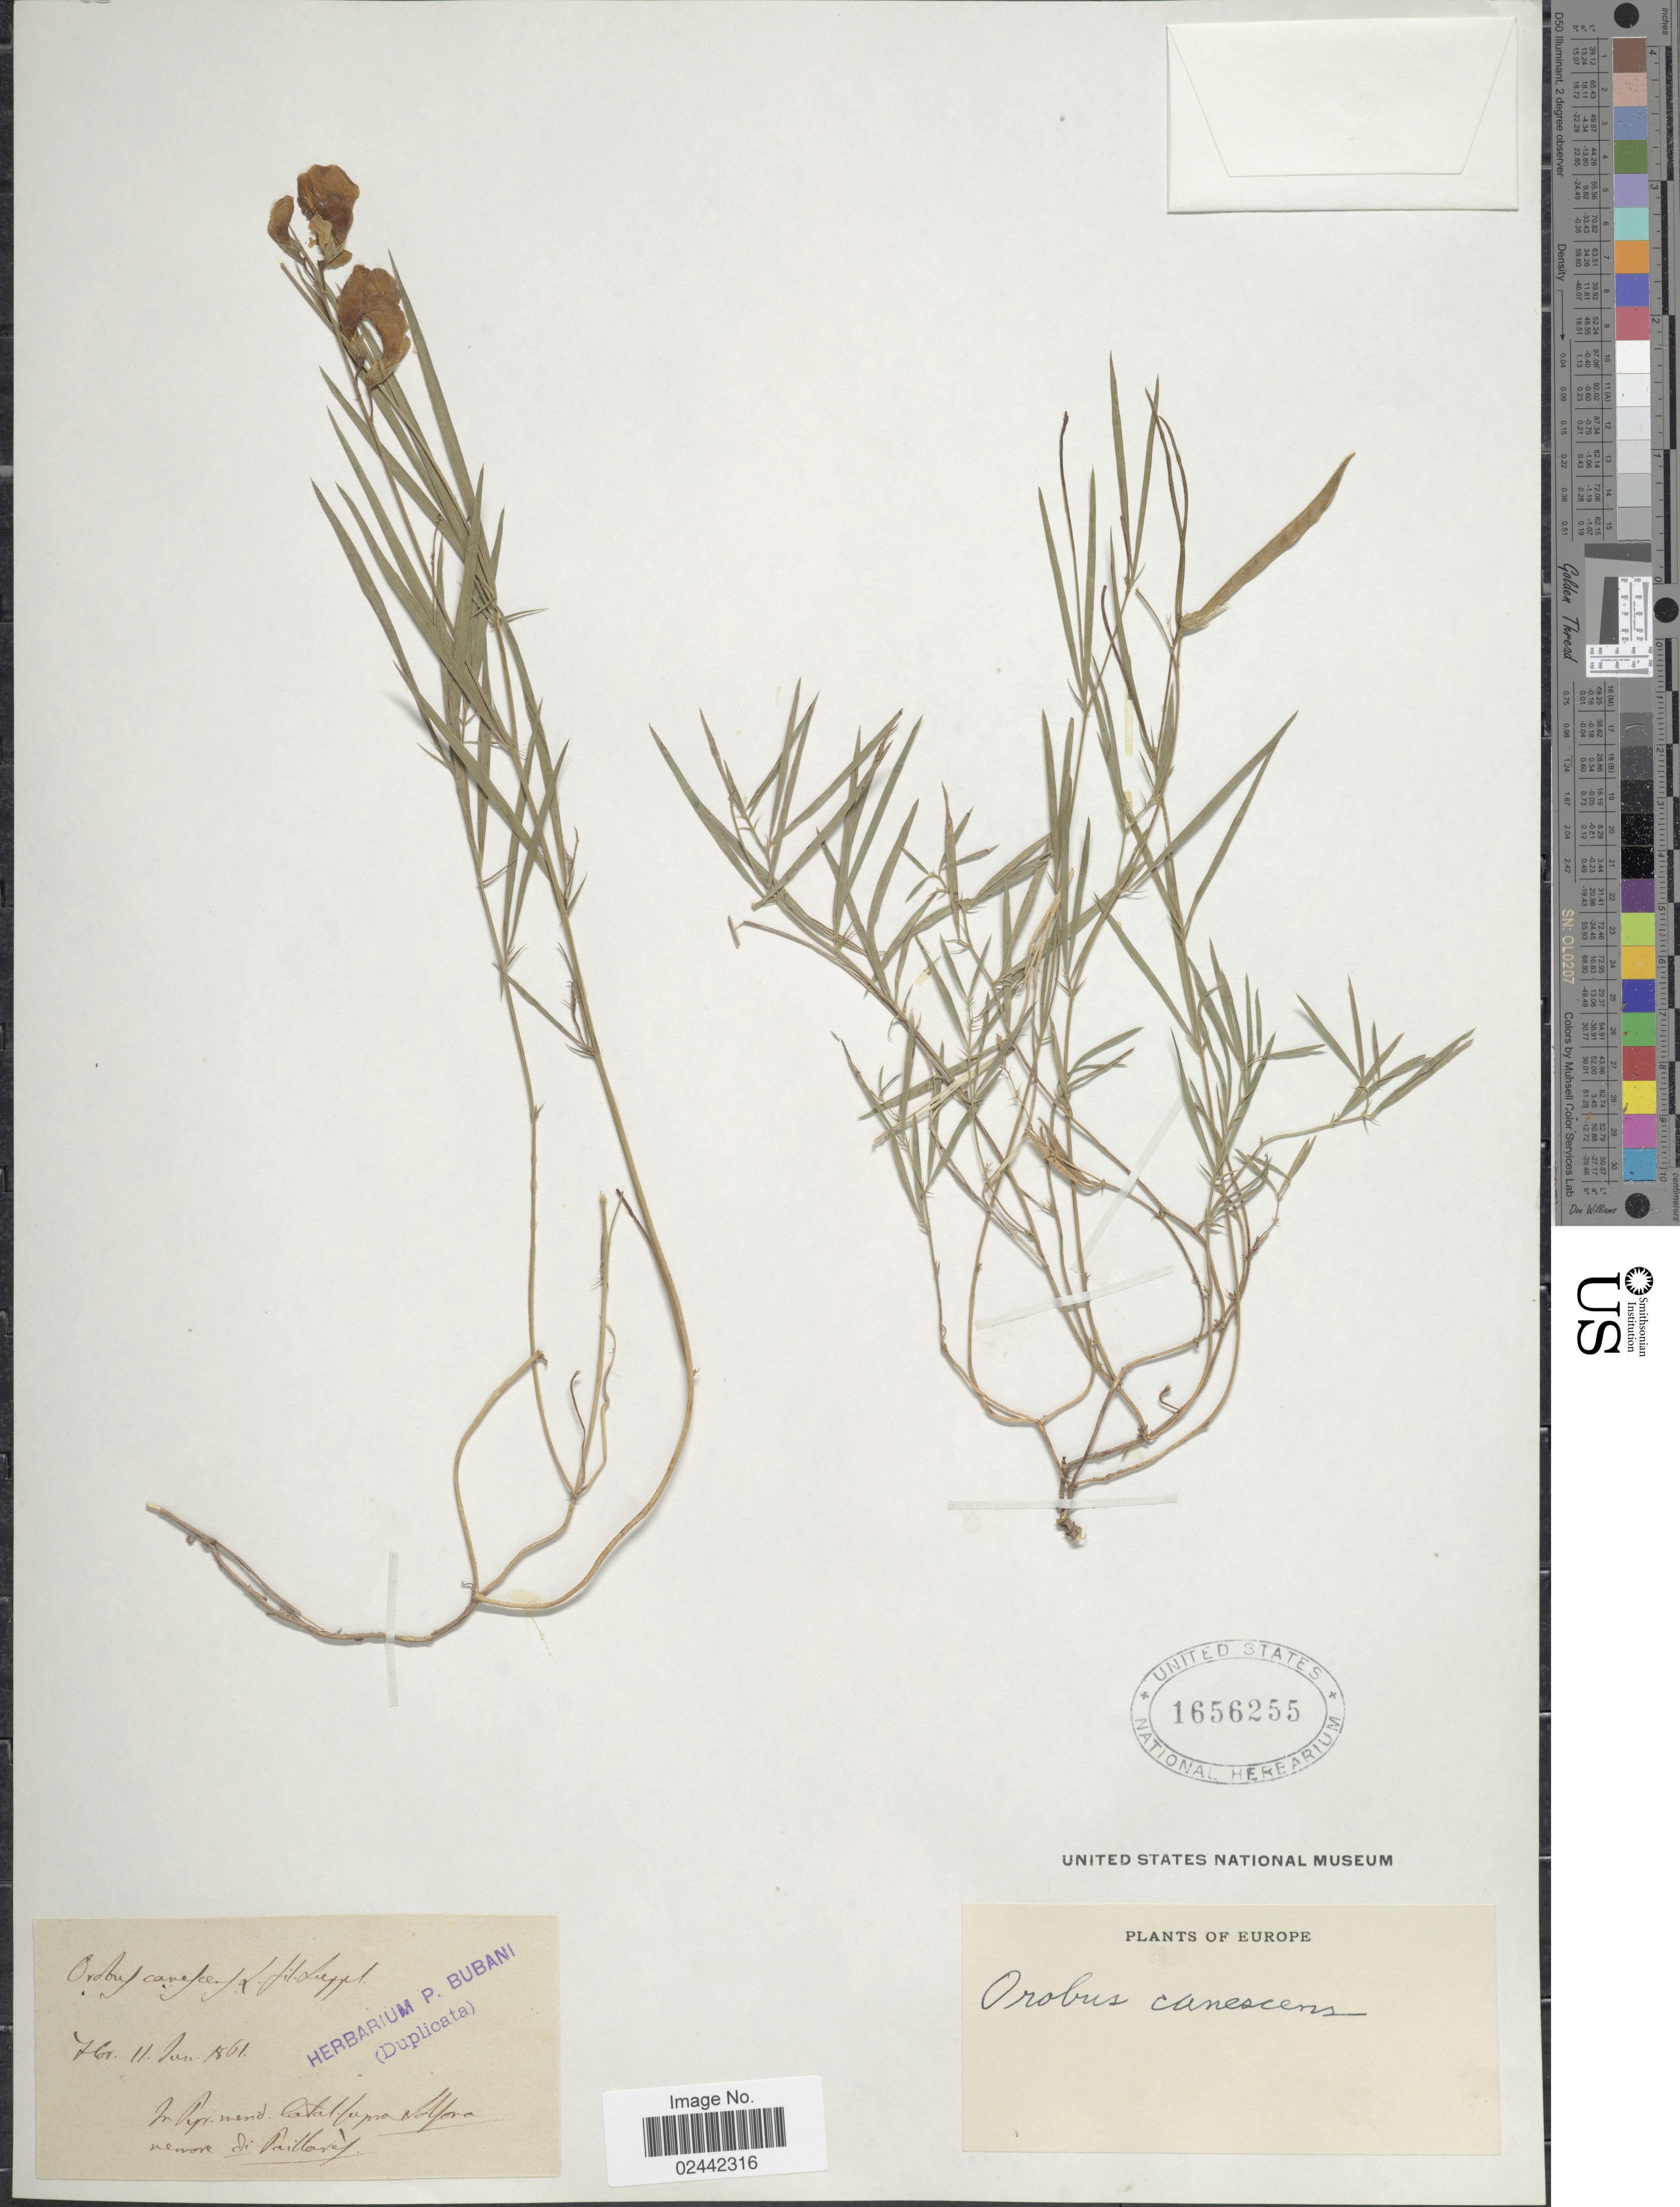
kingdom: Plantae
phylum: Tracheophyta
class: Magnoliopsida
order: Fabales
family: Fabaceae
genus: Lathyrus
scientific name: Lathyrus filiformis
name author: (Lam.) Gay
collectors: ex herb. P. Bubani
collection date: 1861-06-11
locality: In Pyr. merid. Catal. Supra Saffora. revore di Paillares [interpreted]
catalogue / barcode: US 1656255